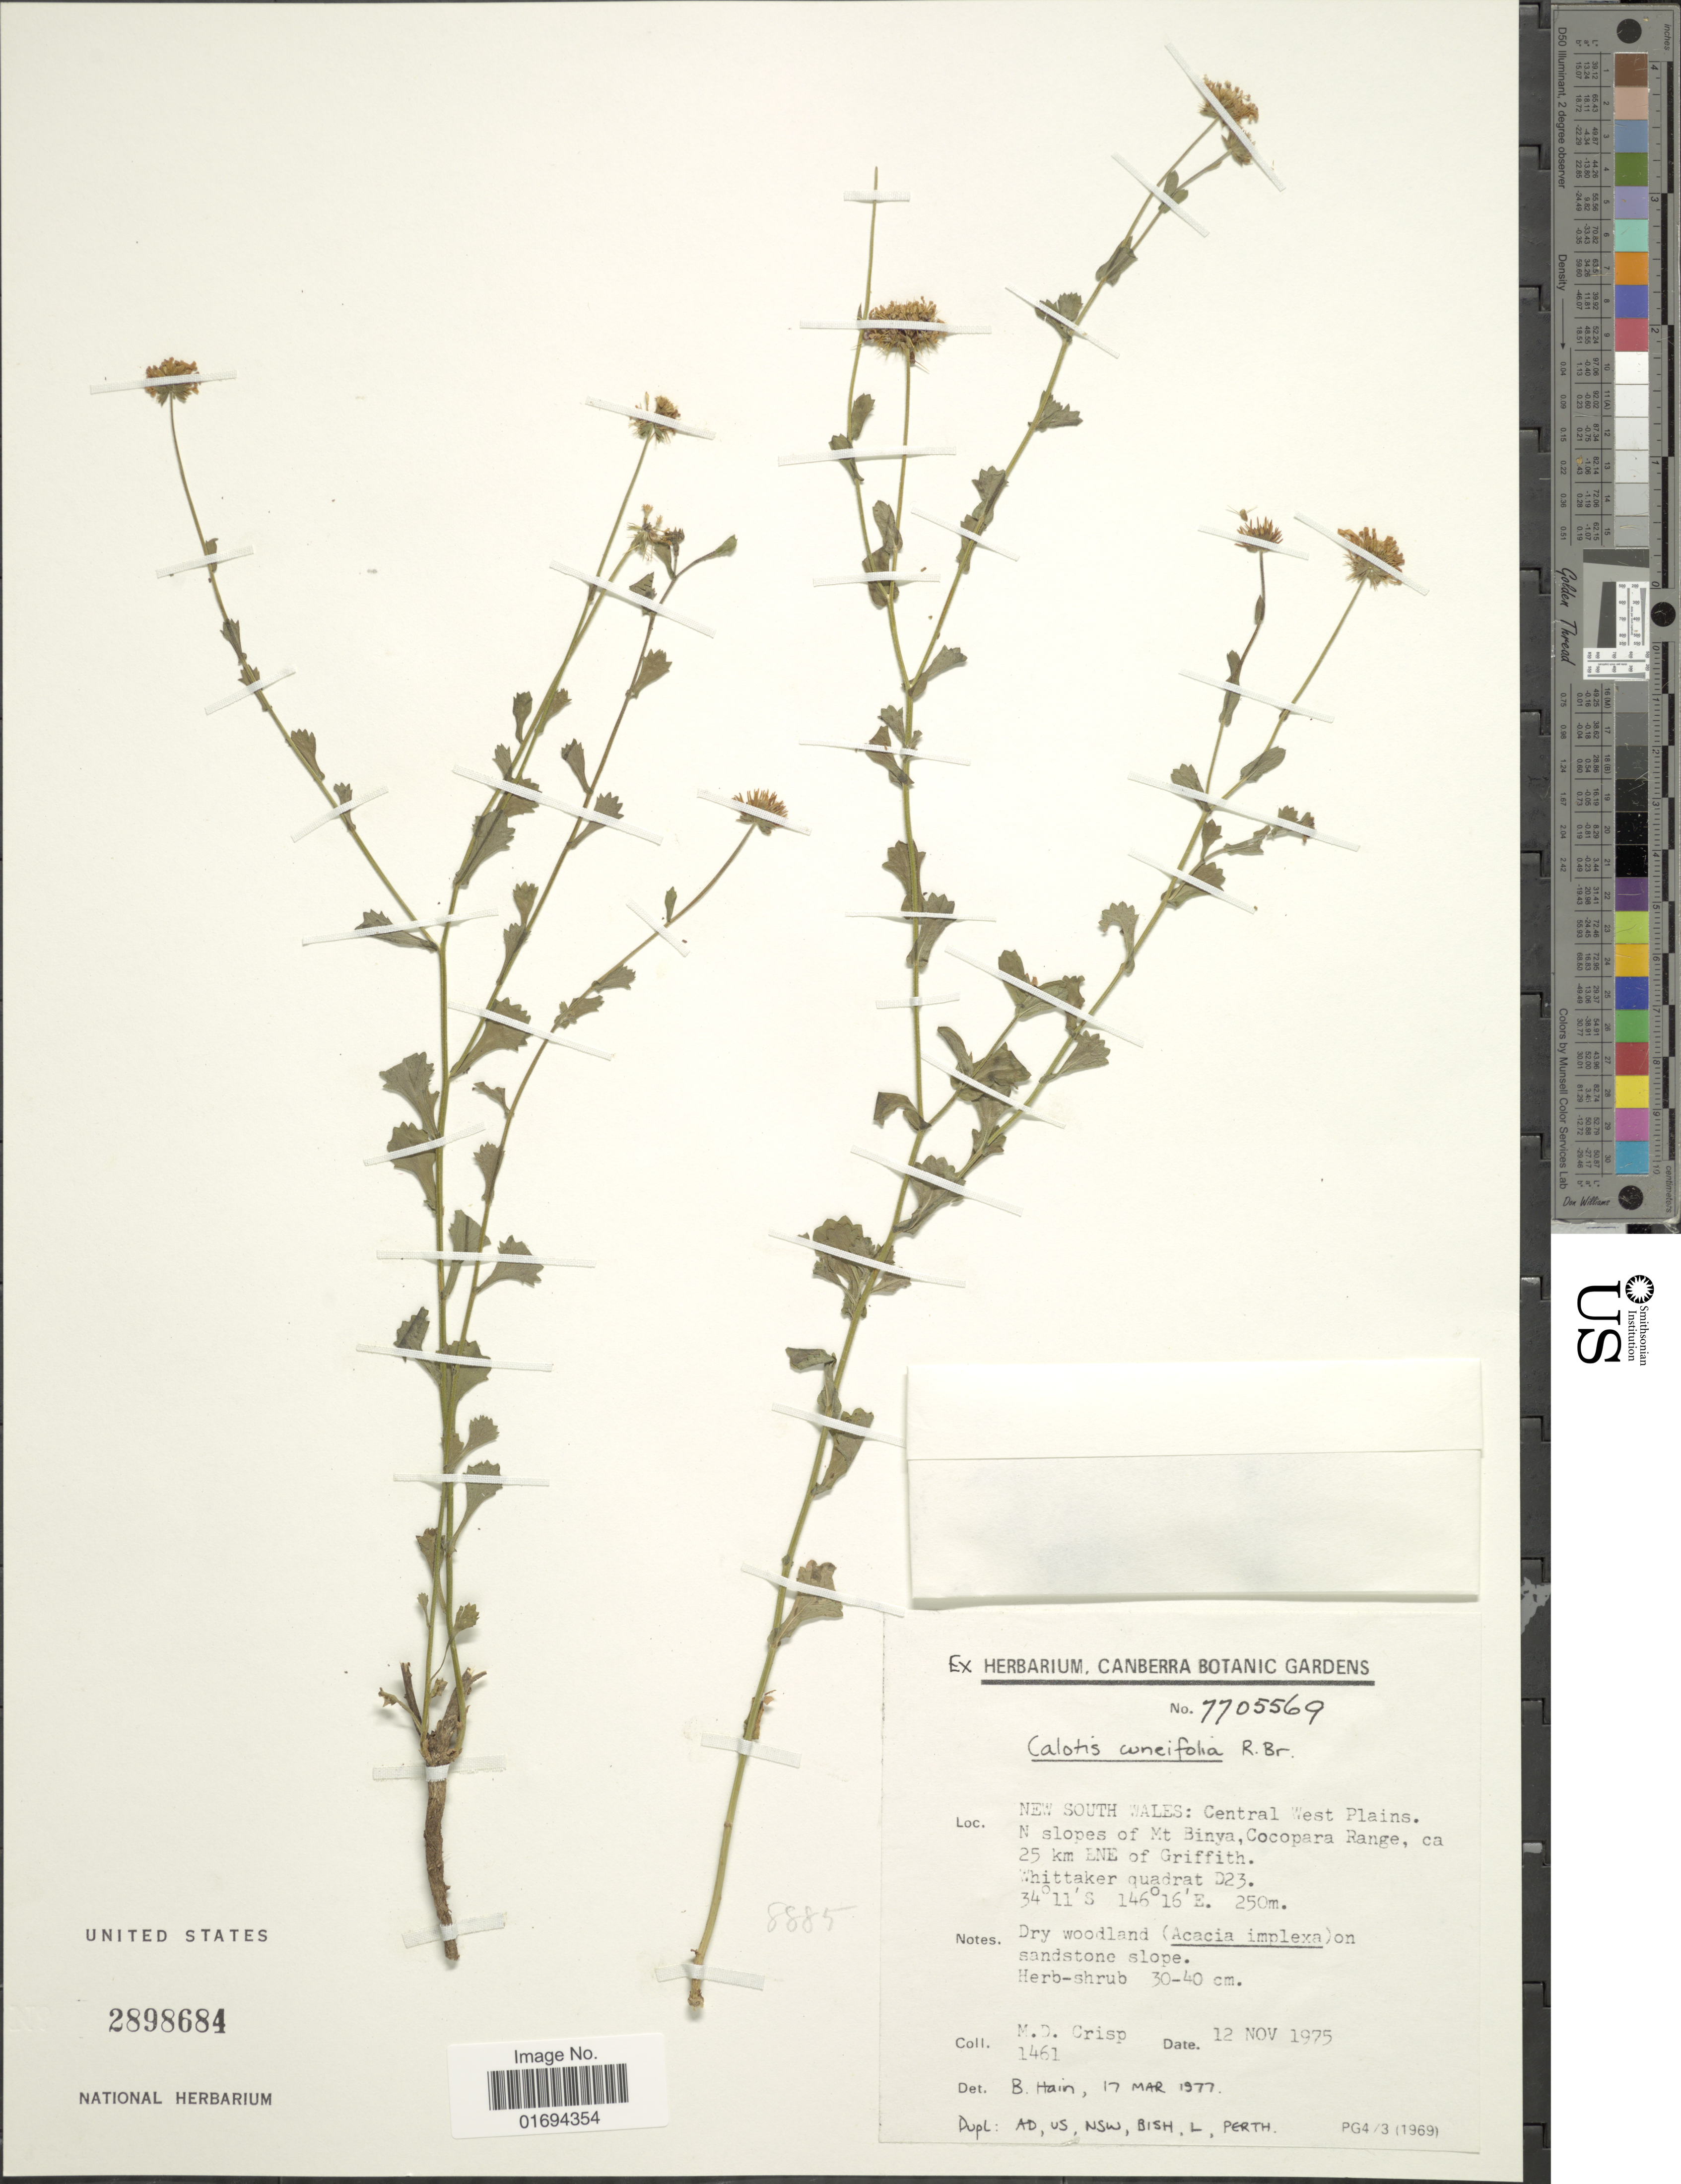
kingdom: Plantae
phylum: Tracheophyta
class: Magnoliopsida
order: Asterales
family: Asteraceae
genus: Calotis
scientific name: Calotis cuneifolia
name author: R. Br.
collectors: M. Crisp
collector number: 1461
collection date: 1975-11-12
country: Australia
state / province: New South Wales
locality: Central West Plains, N slopes of Mt Binya, Cocopara range, ca 25 km ENE of Griffith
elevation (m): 250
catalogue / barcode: US 2898684